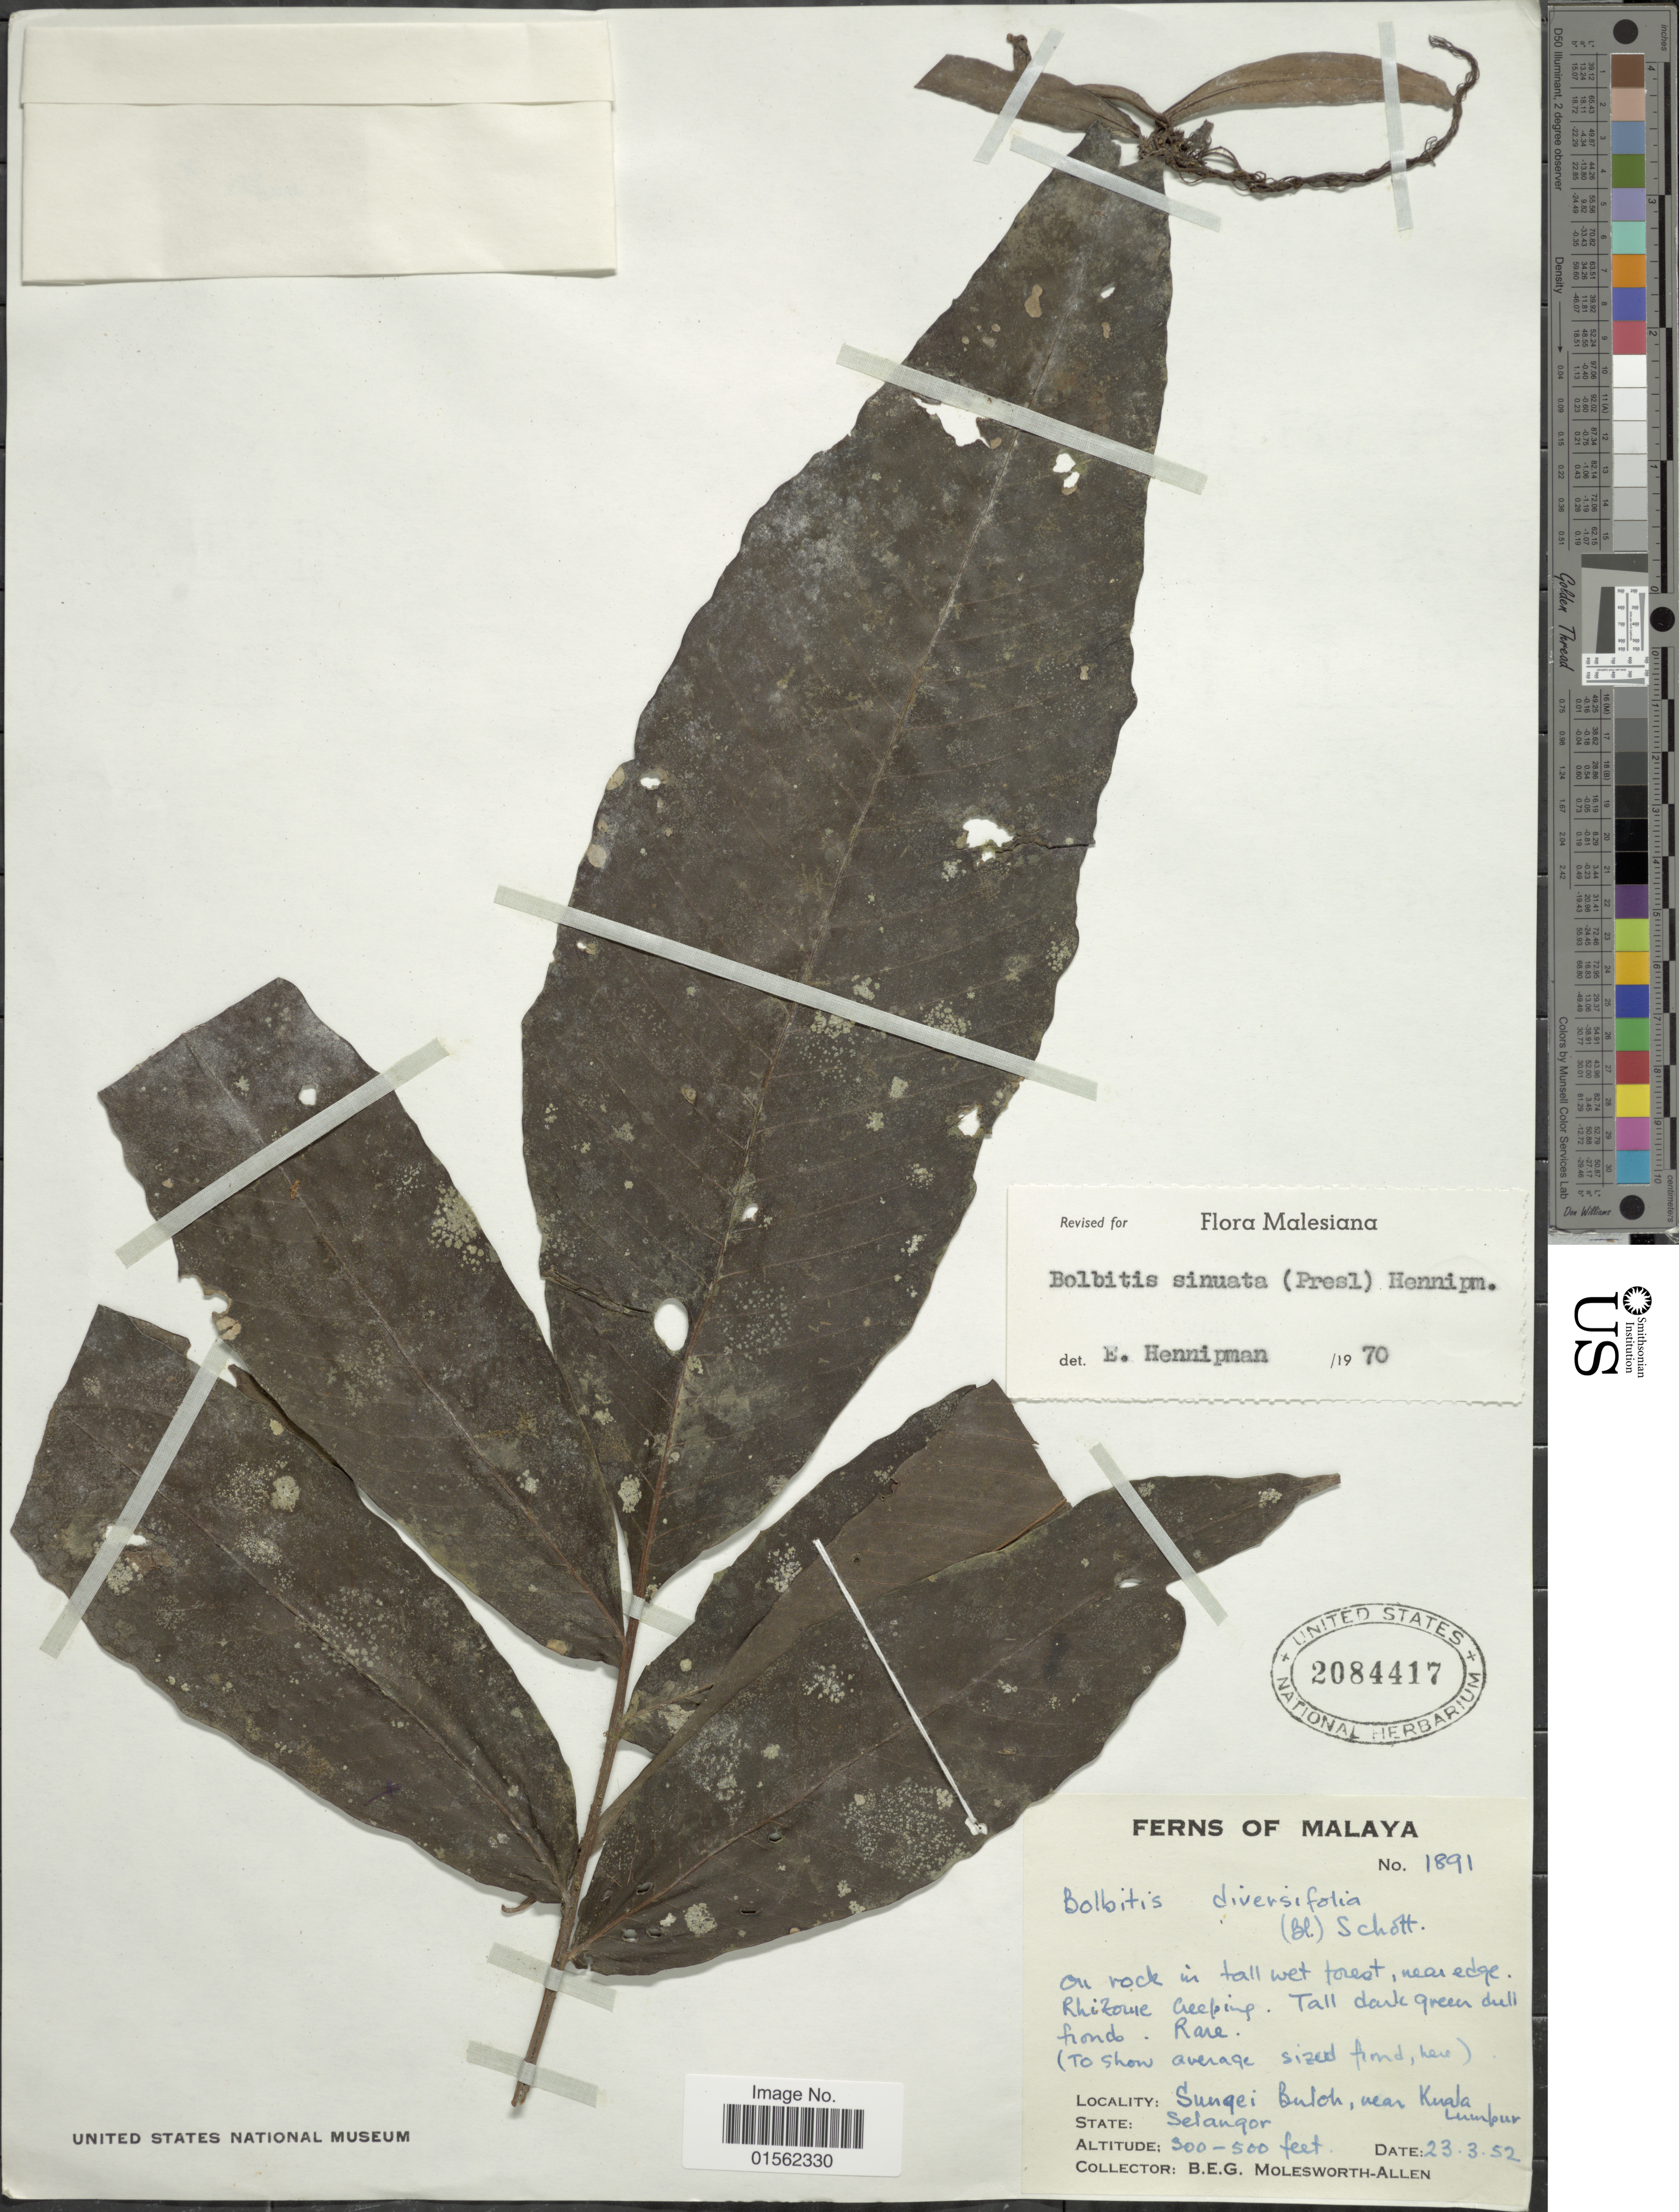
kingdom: Plantae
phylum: Tracheophyta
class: Polypodiopsida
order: Polypodiales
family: Dryopteridaceae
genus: Bolbitis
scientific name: Bolbitis sinuata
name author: (C. Presl) Hennipman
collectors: B. E. G. Molesworth-Allen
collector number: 1891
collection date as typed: Transcribed d/m/y: 23/3/52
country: Malaysia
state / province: Selangor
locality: Malaya, Sungei Buloh, near Kuala Lumpur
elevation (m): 91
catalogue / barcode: US 2084417